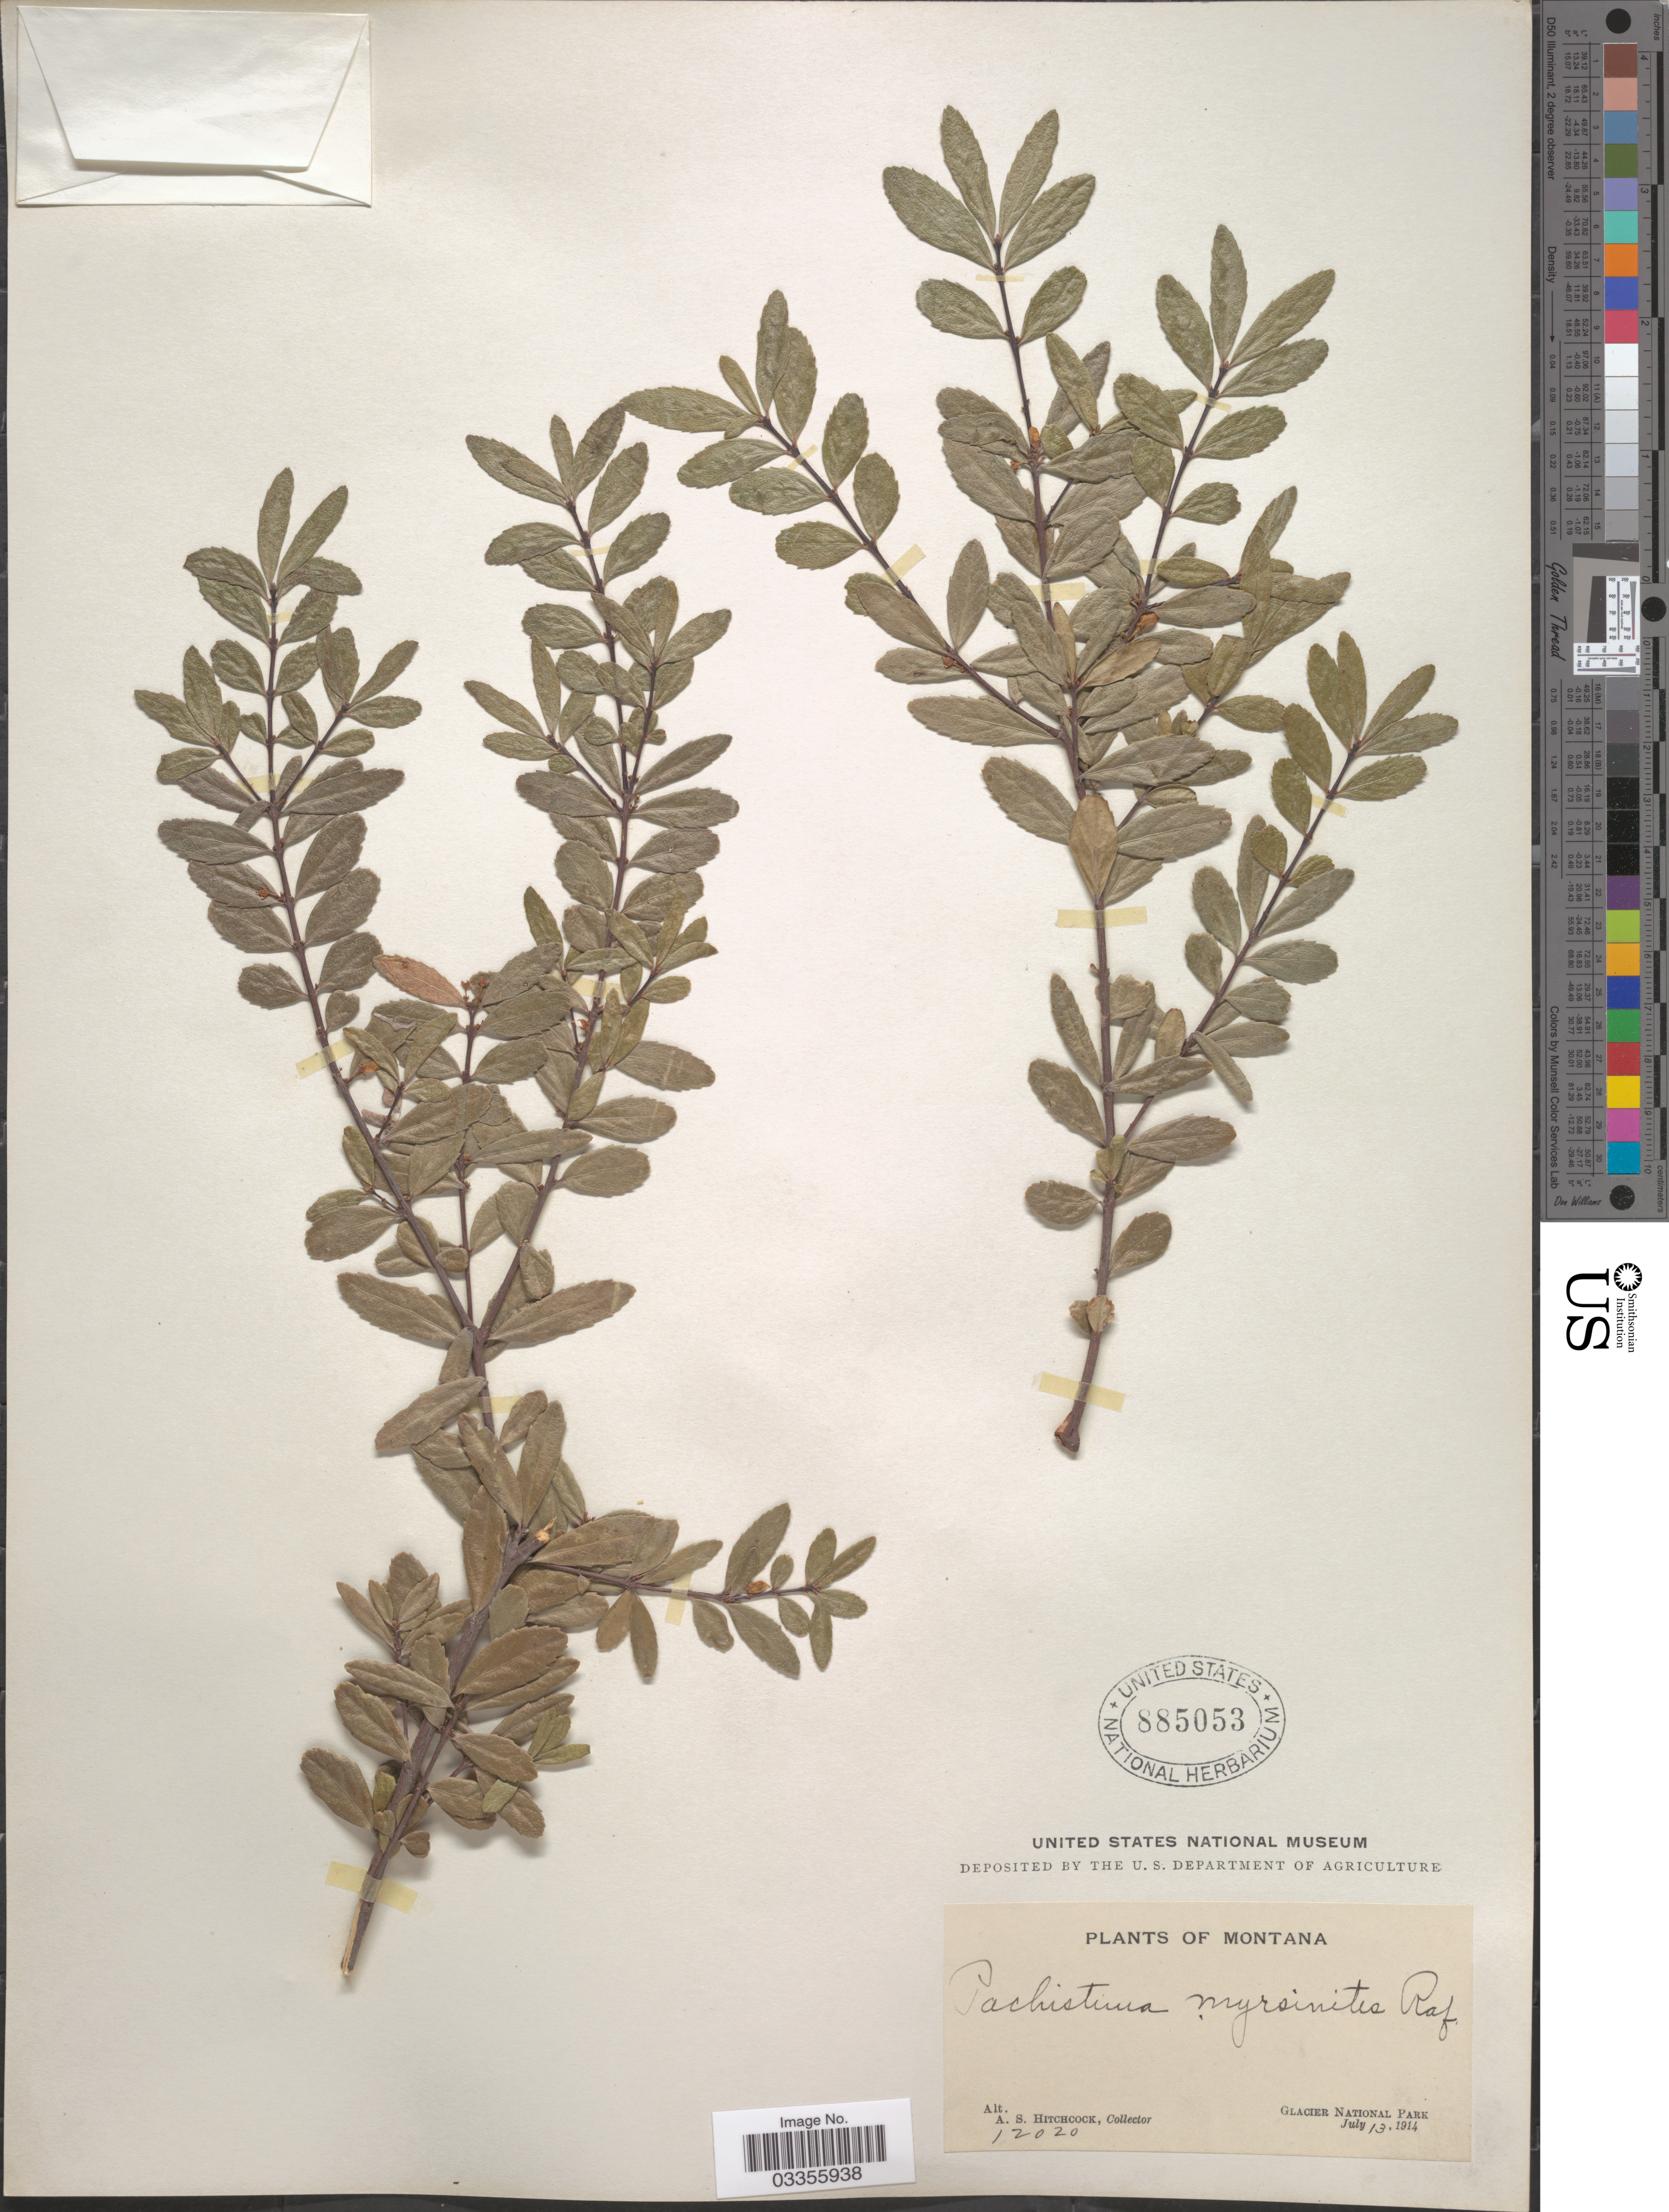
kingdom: Plantae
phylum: Tracheophyta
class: Magnoliopsida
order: Celastrales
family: Celastraceae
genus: Paxistima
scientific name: Paxistima myrsinites subsp. myrsinites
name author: (Pursh) Raf.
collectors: A. S. Hitchcock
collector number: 12020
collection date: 1914-07-13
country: United States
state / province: Montana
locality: Glacier National Park.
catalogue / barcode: US 885053